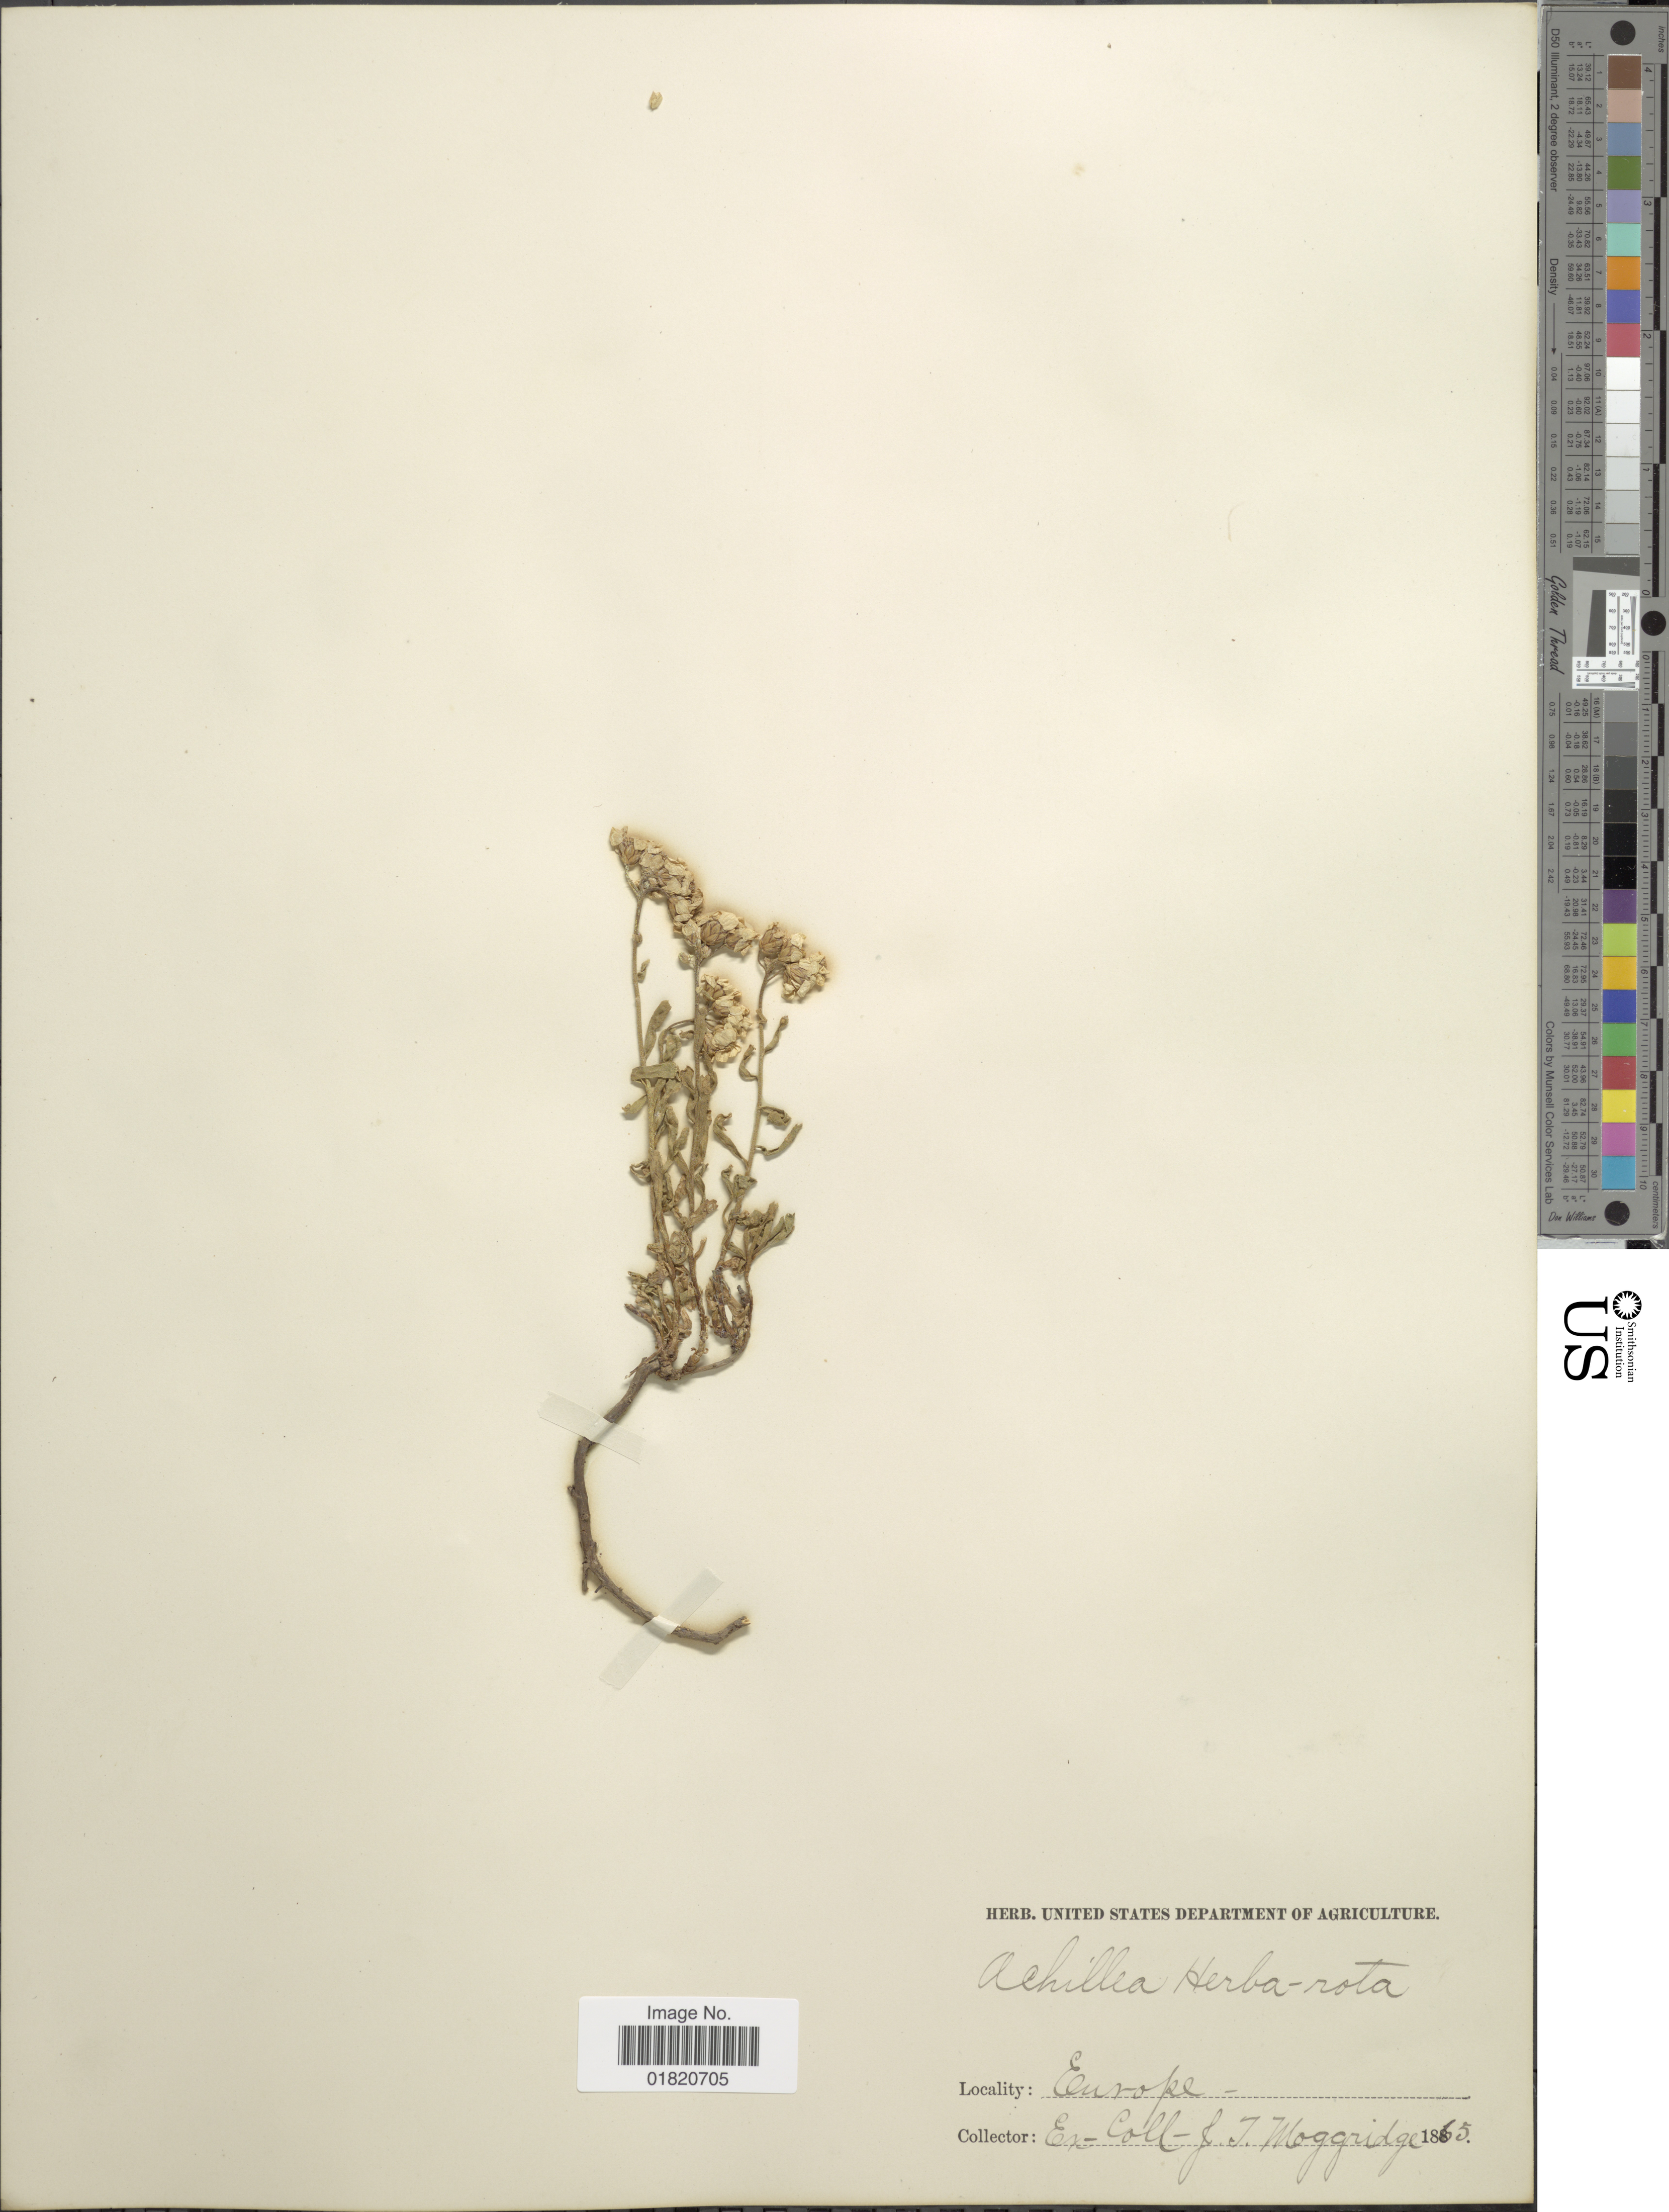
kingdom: Plantae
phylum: Tracheophyta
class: Magnoliopsida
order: Asterales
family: Asteraceae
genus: Achillea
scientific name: Achillea herbarota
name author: All.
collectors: ex herb. J.T. Moggridge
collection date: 1865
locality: Europe